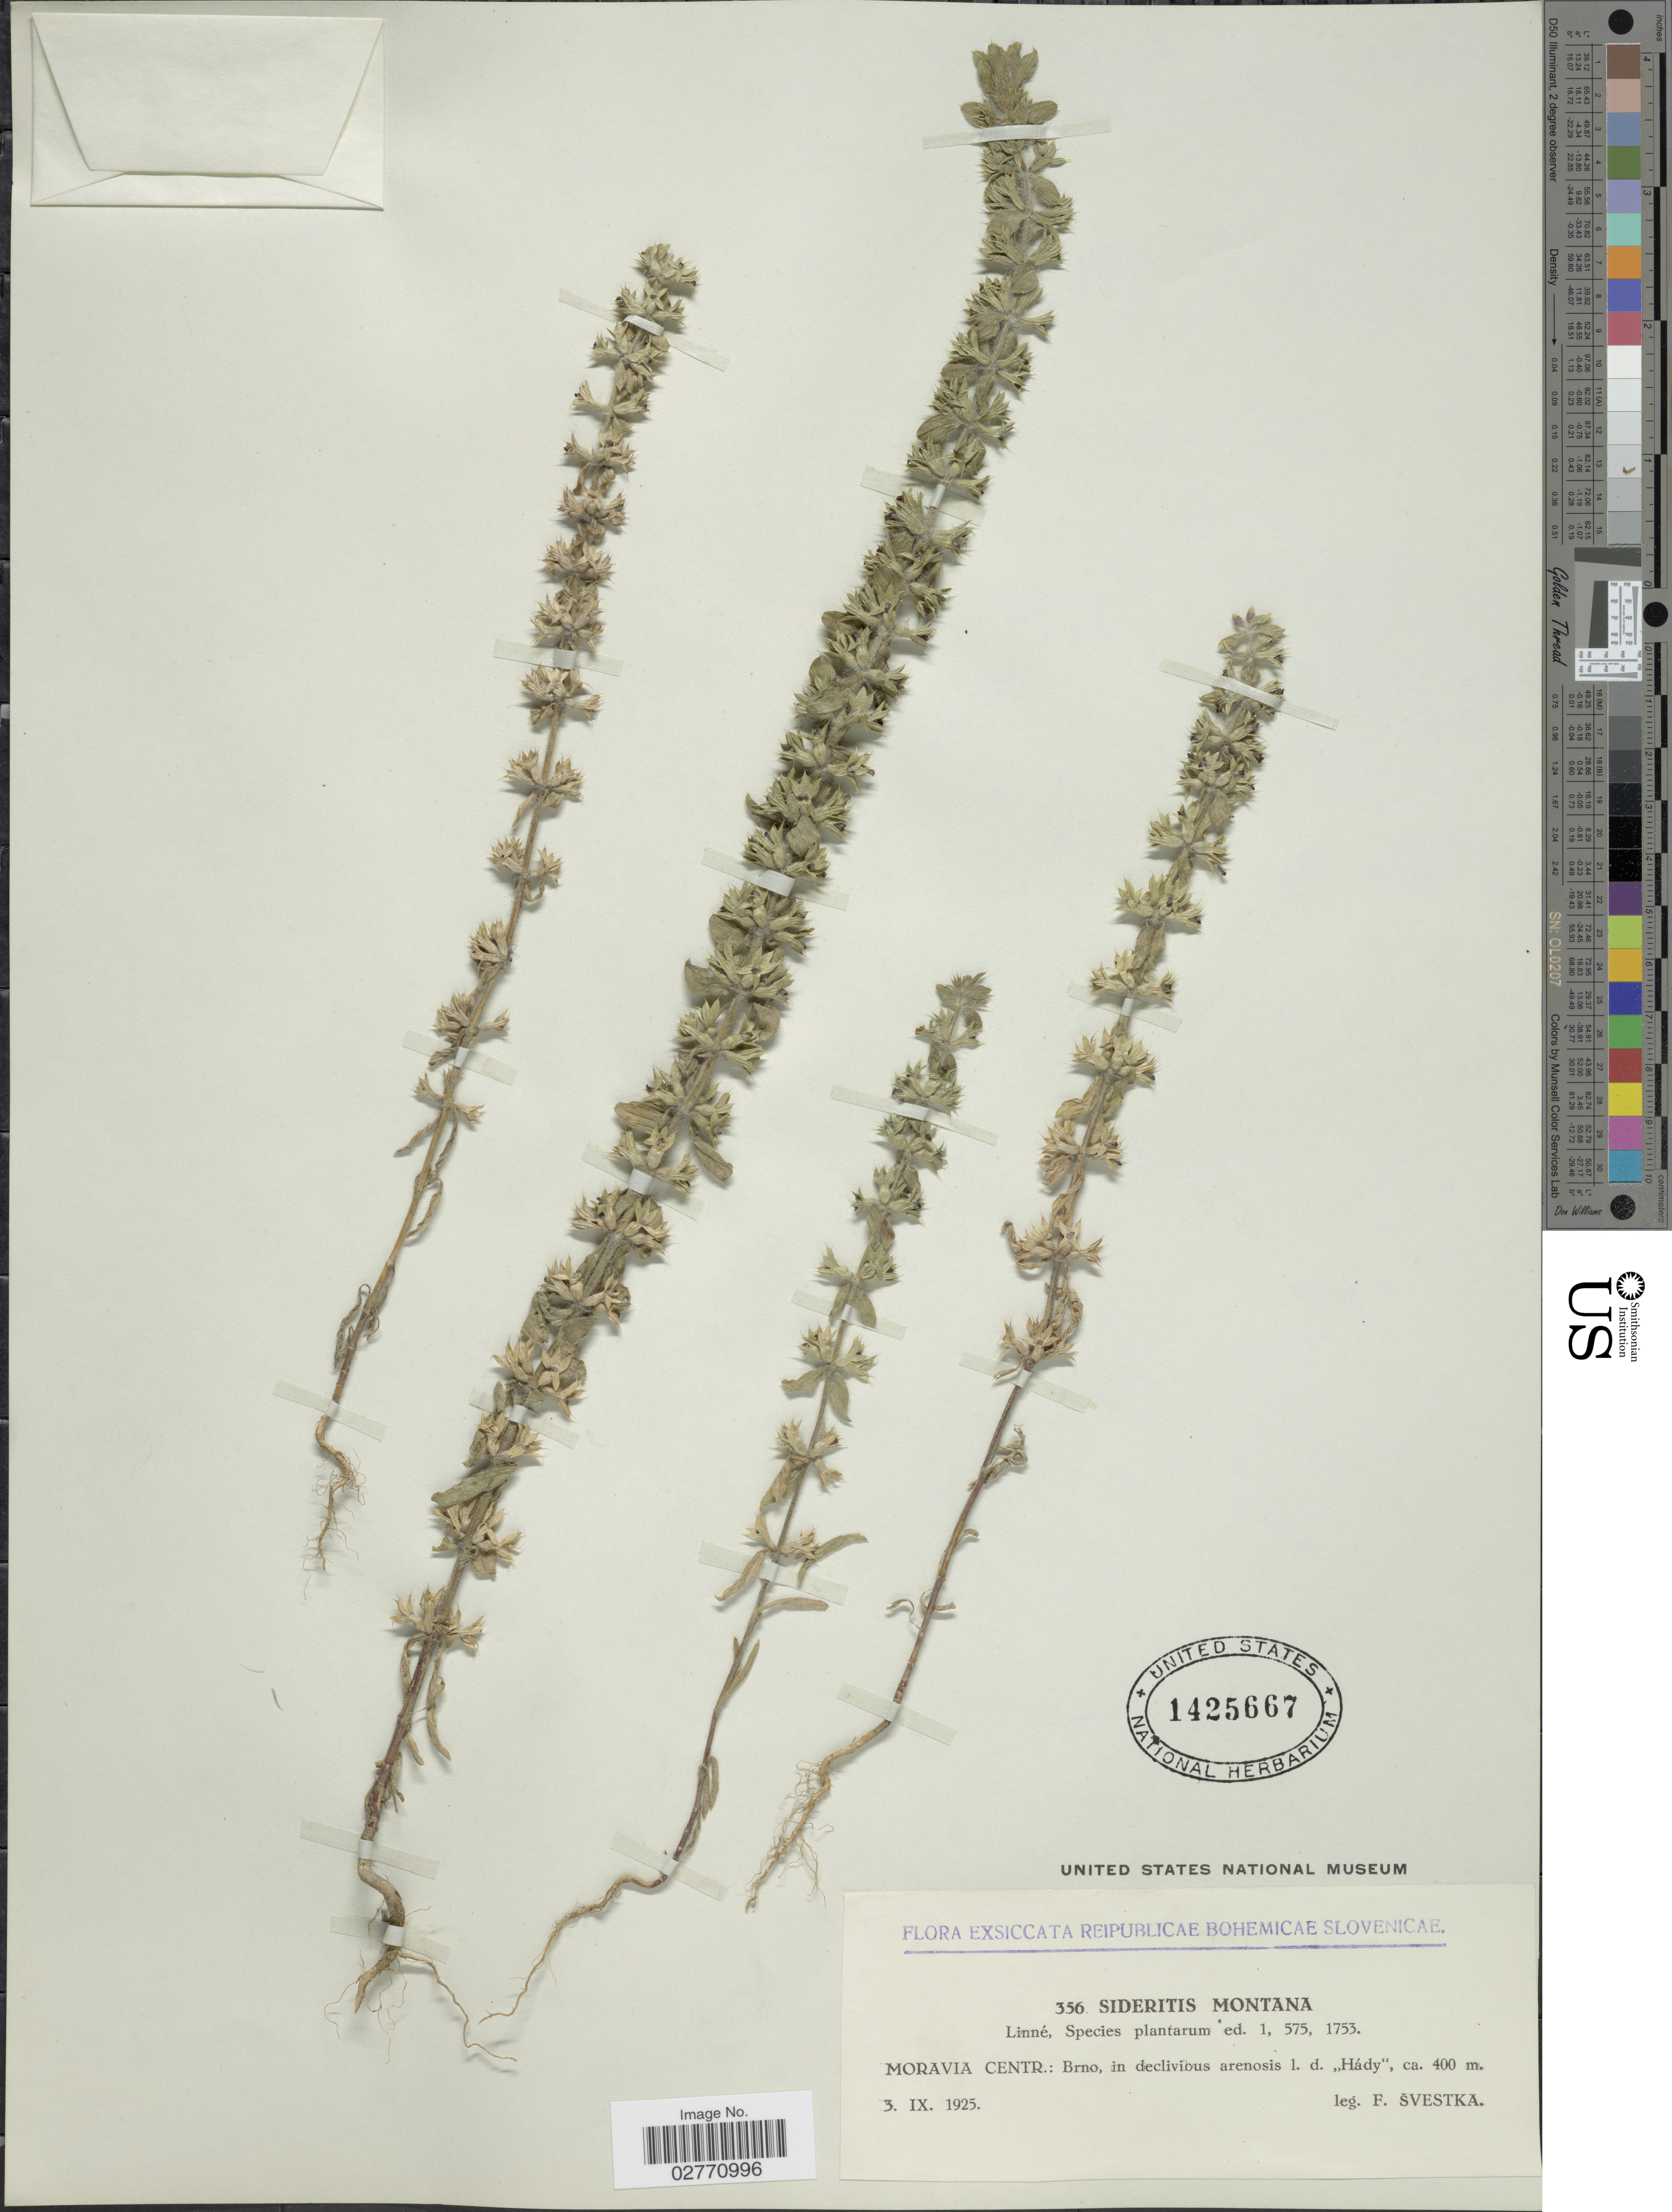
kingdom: Plantae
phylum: Tracheophyta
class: Magnoliopsida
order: Lamiales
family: Lamiaceae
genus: Sideritis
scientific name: Sideritis montana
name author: L.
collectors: F. Svestka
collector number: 356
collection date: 1925-09-03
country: Czechia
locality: Reipublicae Bohemicae Slovenicae. Moravia Centr.: Brno, in declivibus arenosis l. d. "Hády".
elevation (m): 400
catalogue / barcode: US 1425667